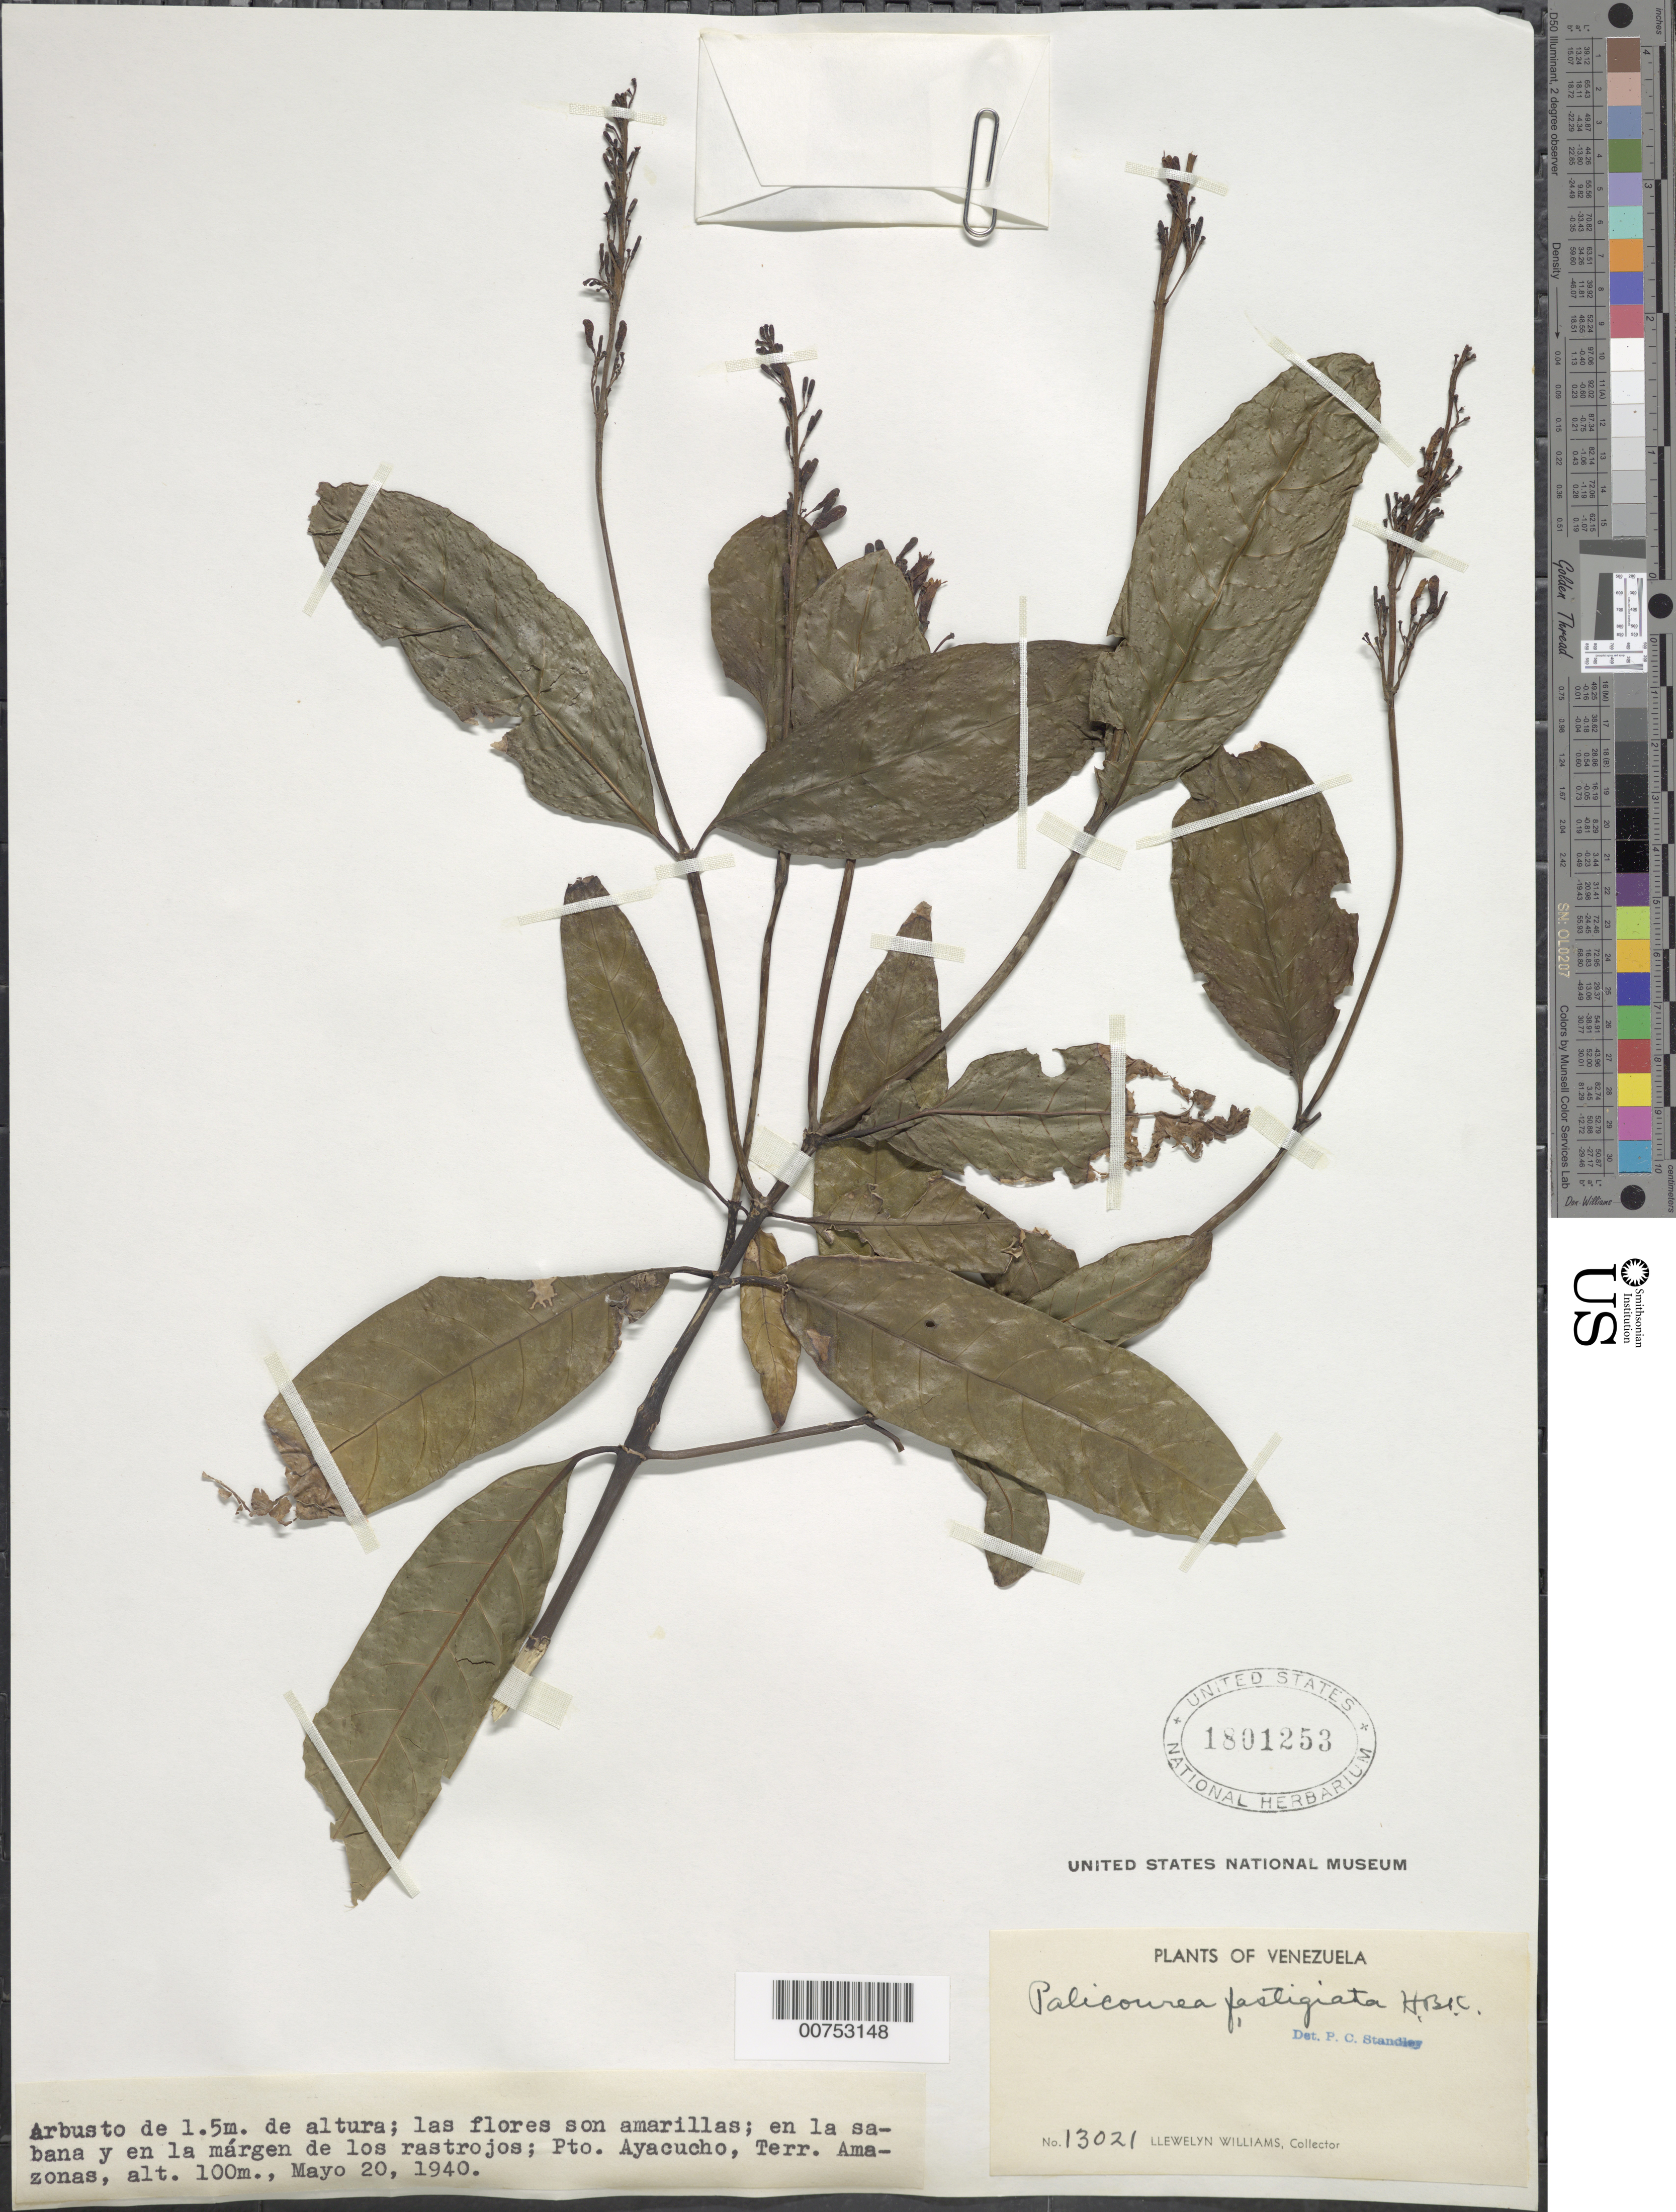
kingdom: Plantae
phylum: Tracheophyta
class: Magnoliopsida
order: Gentianales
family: Rubiaceae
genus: Palicourea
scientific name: Palicourea crocea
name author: (Sw.) Schult.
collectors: Ll. Williams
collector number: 13021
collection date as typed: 20-May-40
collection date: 1940-05-20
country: Venezuela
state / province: Amazonas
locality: Puerto Ayacucho, El Bagre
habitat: Sabana y en la margen de los rastrojos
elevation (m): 100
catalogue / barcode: US 1801253